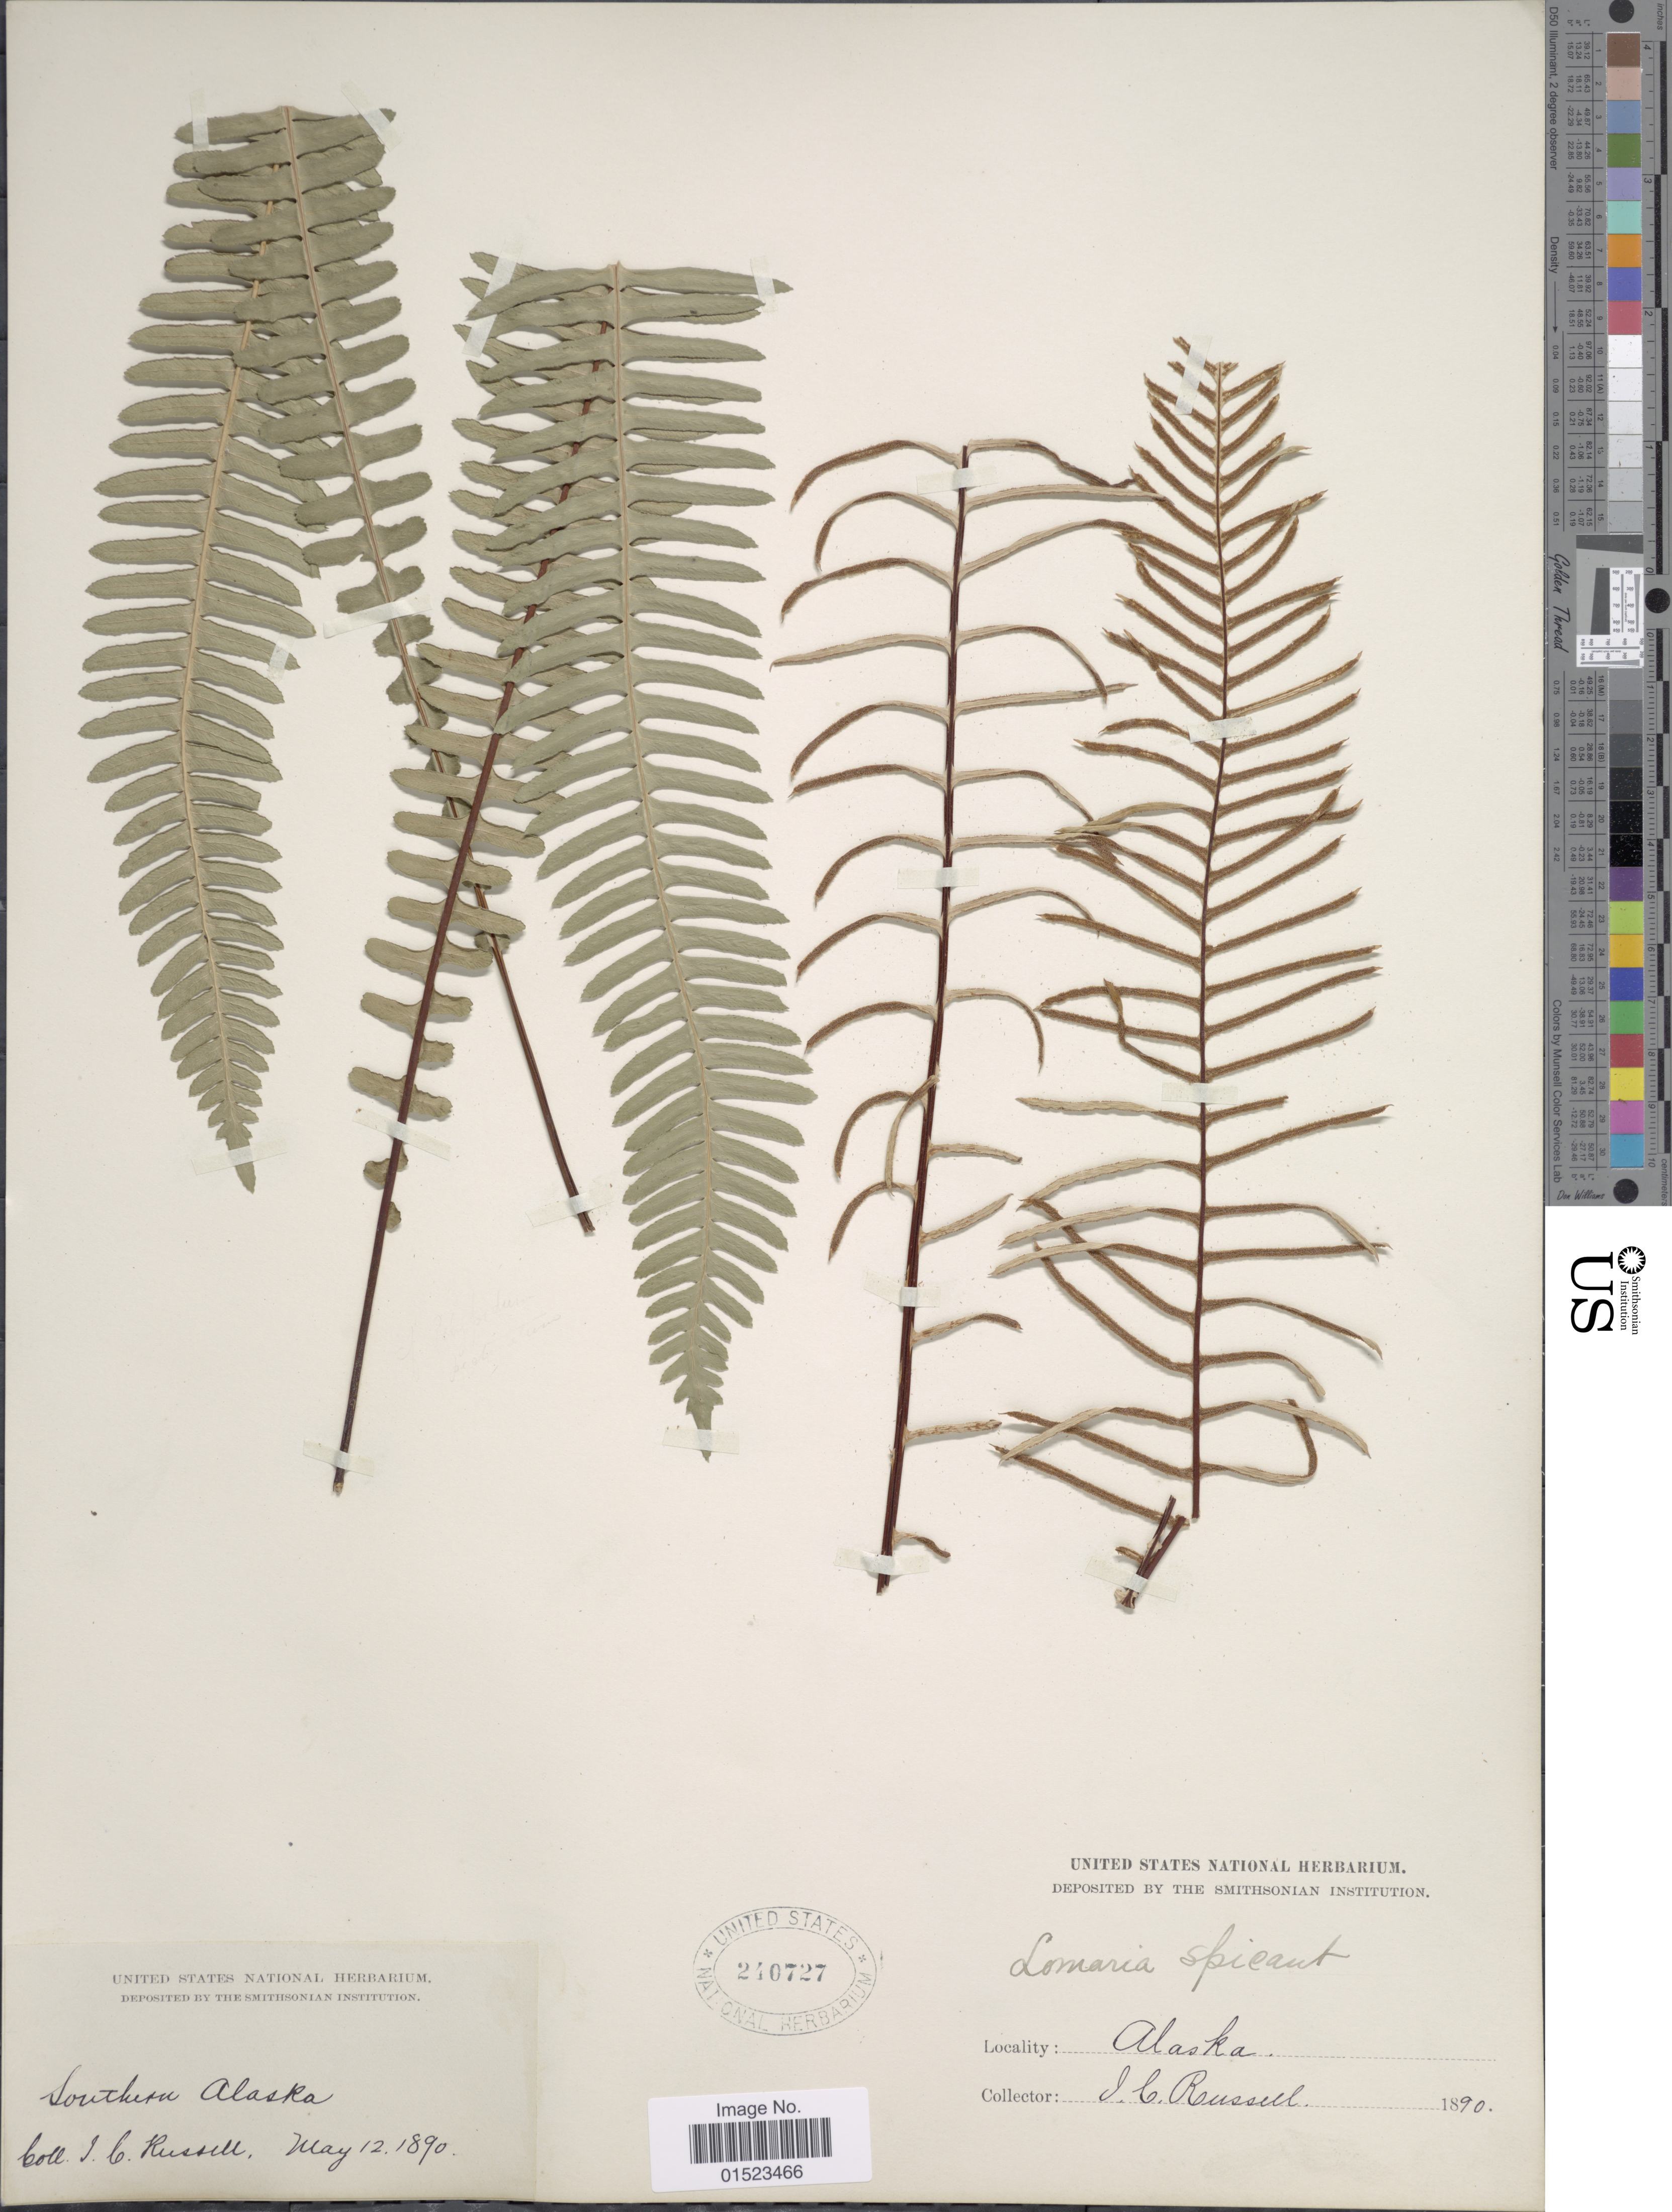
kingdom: Plantae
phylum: Tracheophyta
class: Polypodiopsida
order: Polypodiales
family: Blechnaceae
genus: Blechnum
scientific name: Blechnum spicant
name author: (L.) Sm.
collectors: J. Russell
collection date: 1890-05-12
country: United States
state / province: Alaska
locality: Southern Alaska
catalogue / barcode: US 240727